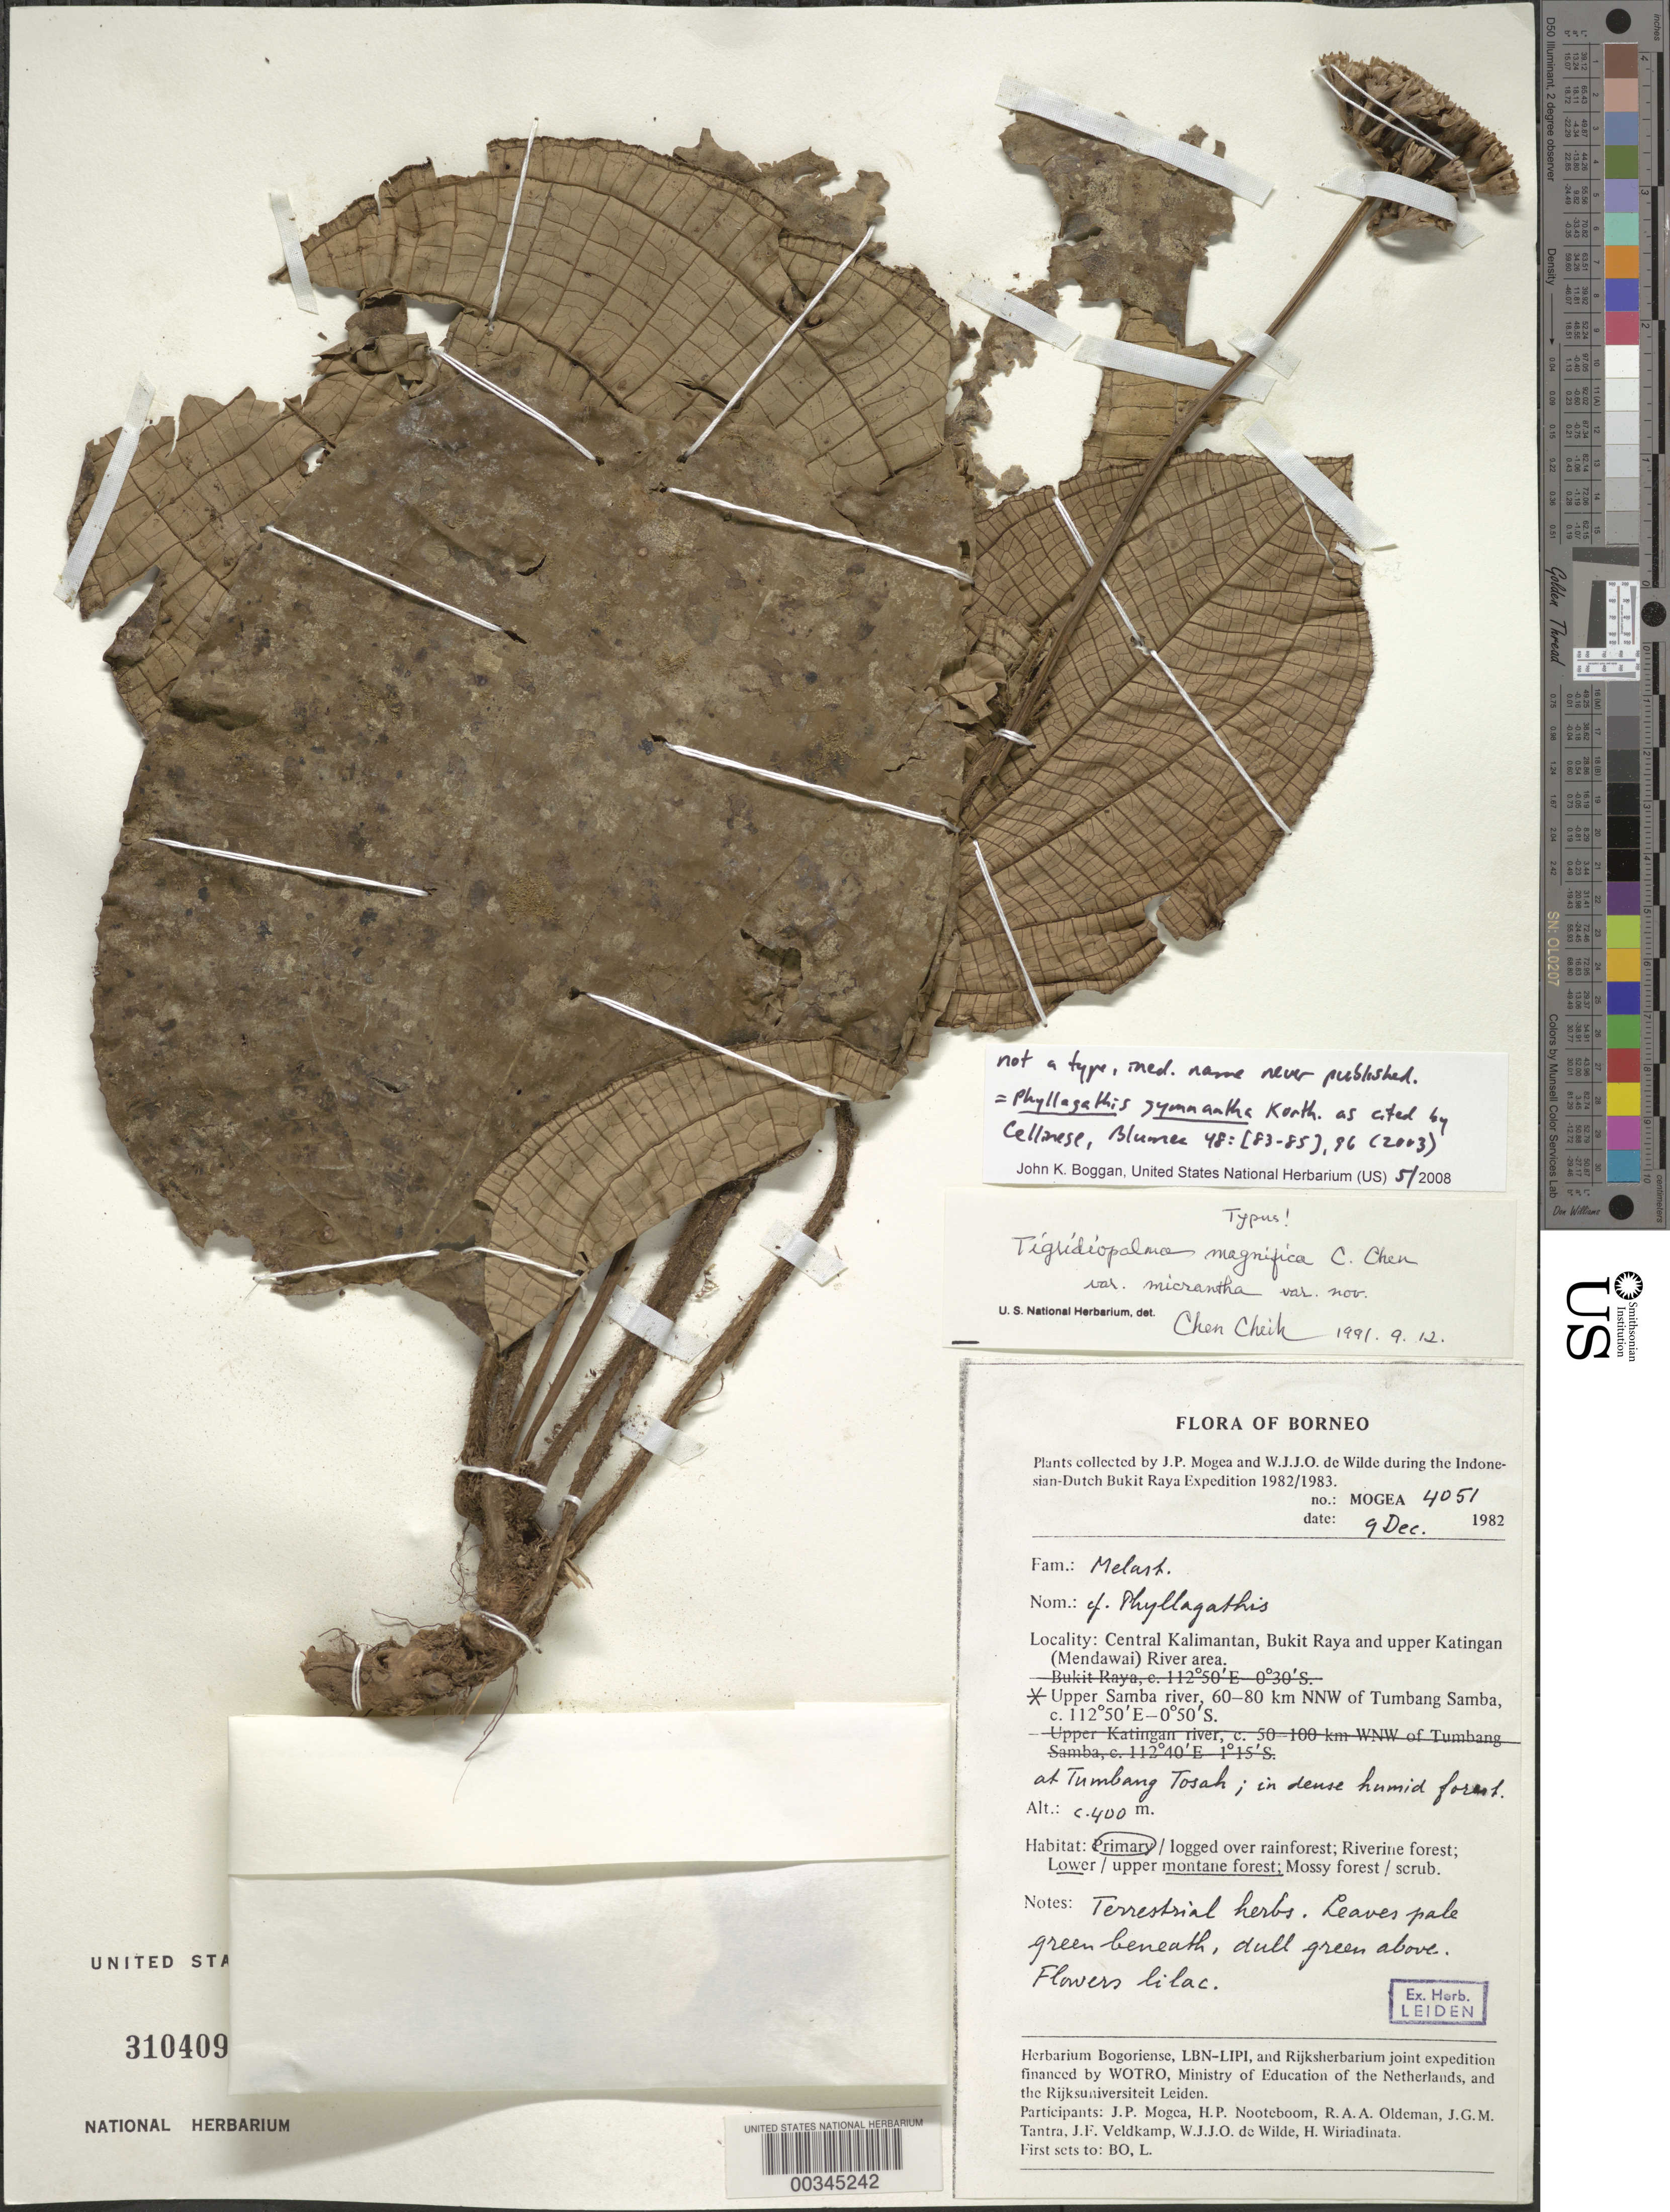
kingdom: Plantae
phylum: Tracheophyta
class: Magnoliopsida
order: Myrtales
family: Melastomataceae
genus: Phyllagathis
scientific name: Phyllagathis gymnantha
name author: Korth.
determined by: Boggan, J. K., (US), NMNH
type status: Voucher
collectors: J. Mogea & W. J. de Wilde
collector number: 4051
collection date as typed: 09 Dec 1982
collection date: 1982-12-09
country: Indonesia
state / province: Kalimantan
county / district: Kalimantan Tengah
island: Borneo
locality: Bukit Raya & Upper Katingan (Mendawai) River area, upper Samba River, 60-80 km NNW of Tumbang Samba, at Tumbang Tosah.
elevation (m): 400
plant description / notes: Annotated by Chen Cheih (1991) as "Typus" of Tigridiopalma magnifica C. Chen var. micrantha var. nov. Ined. name, never published. This collection cited by Cellinese, Blumea 48: [83-85], 96 (2003).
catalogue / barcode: US 3104097